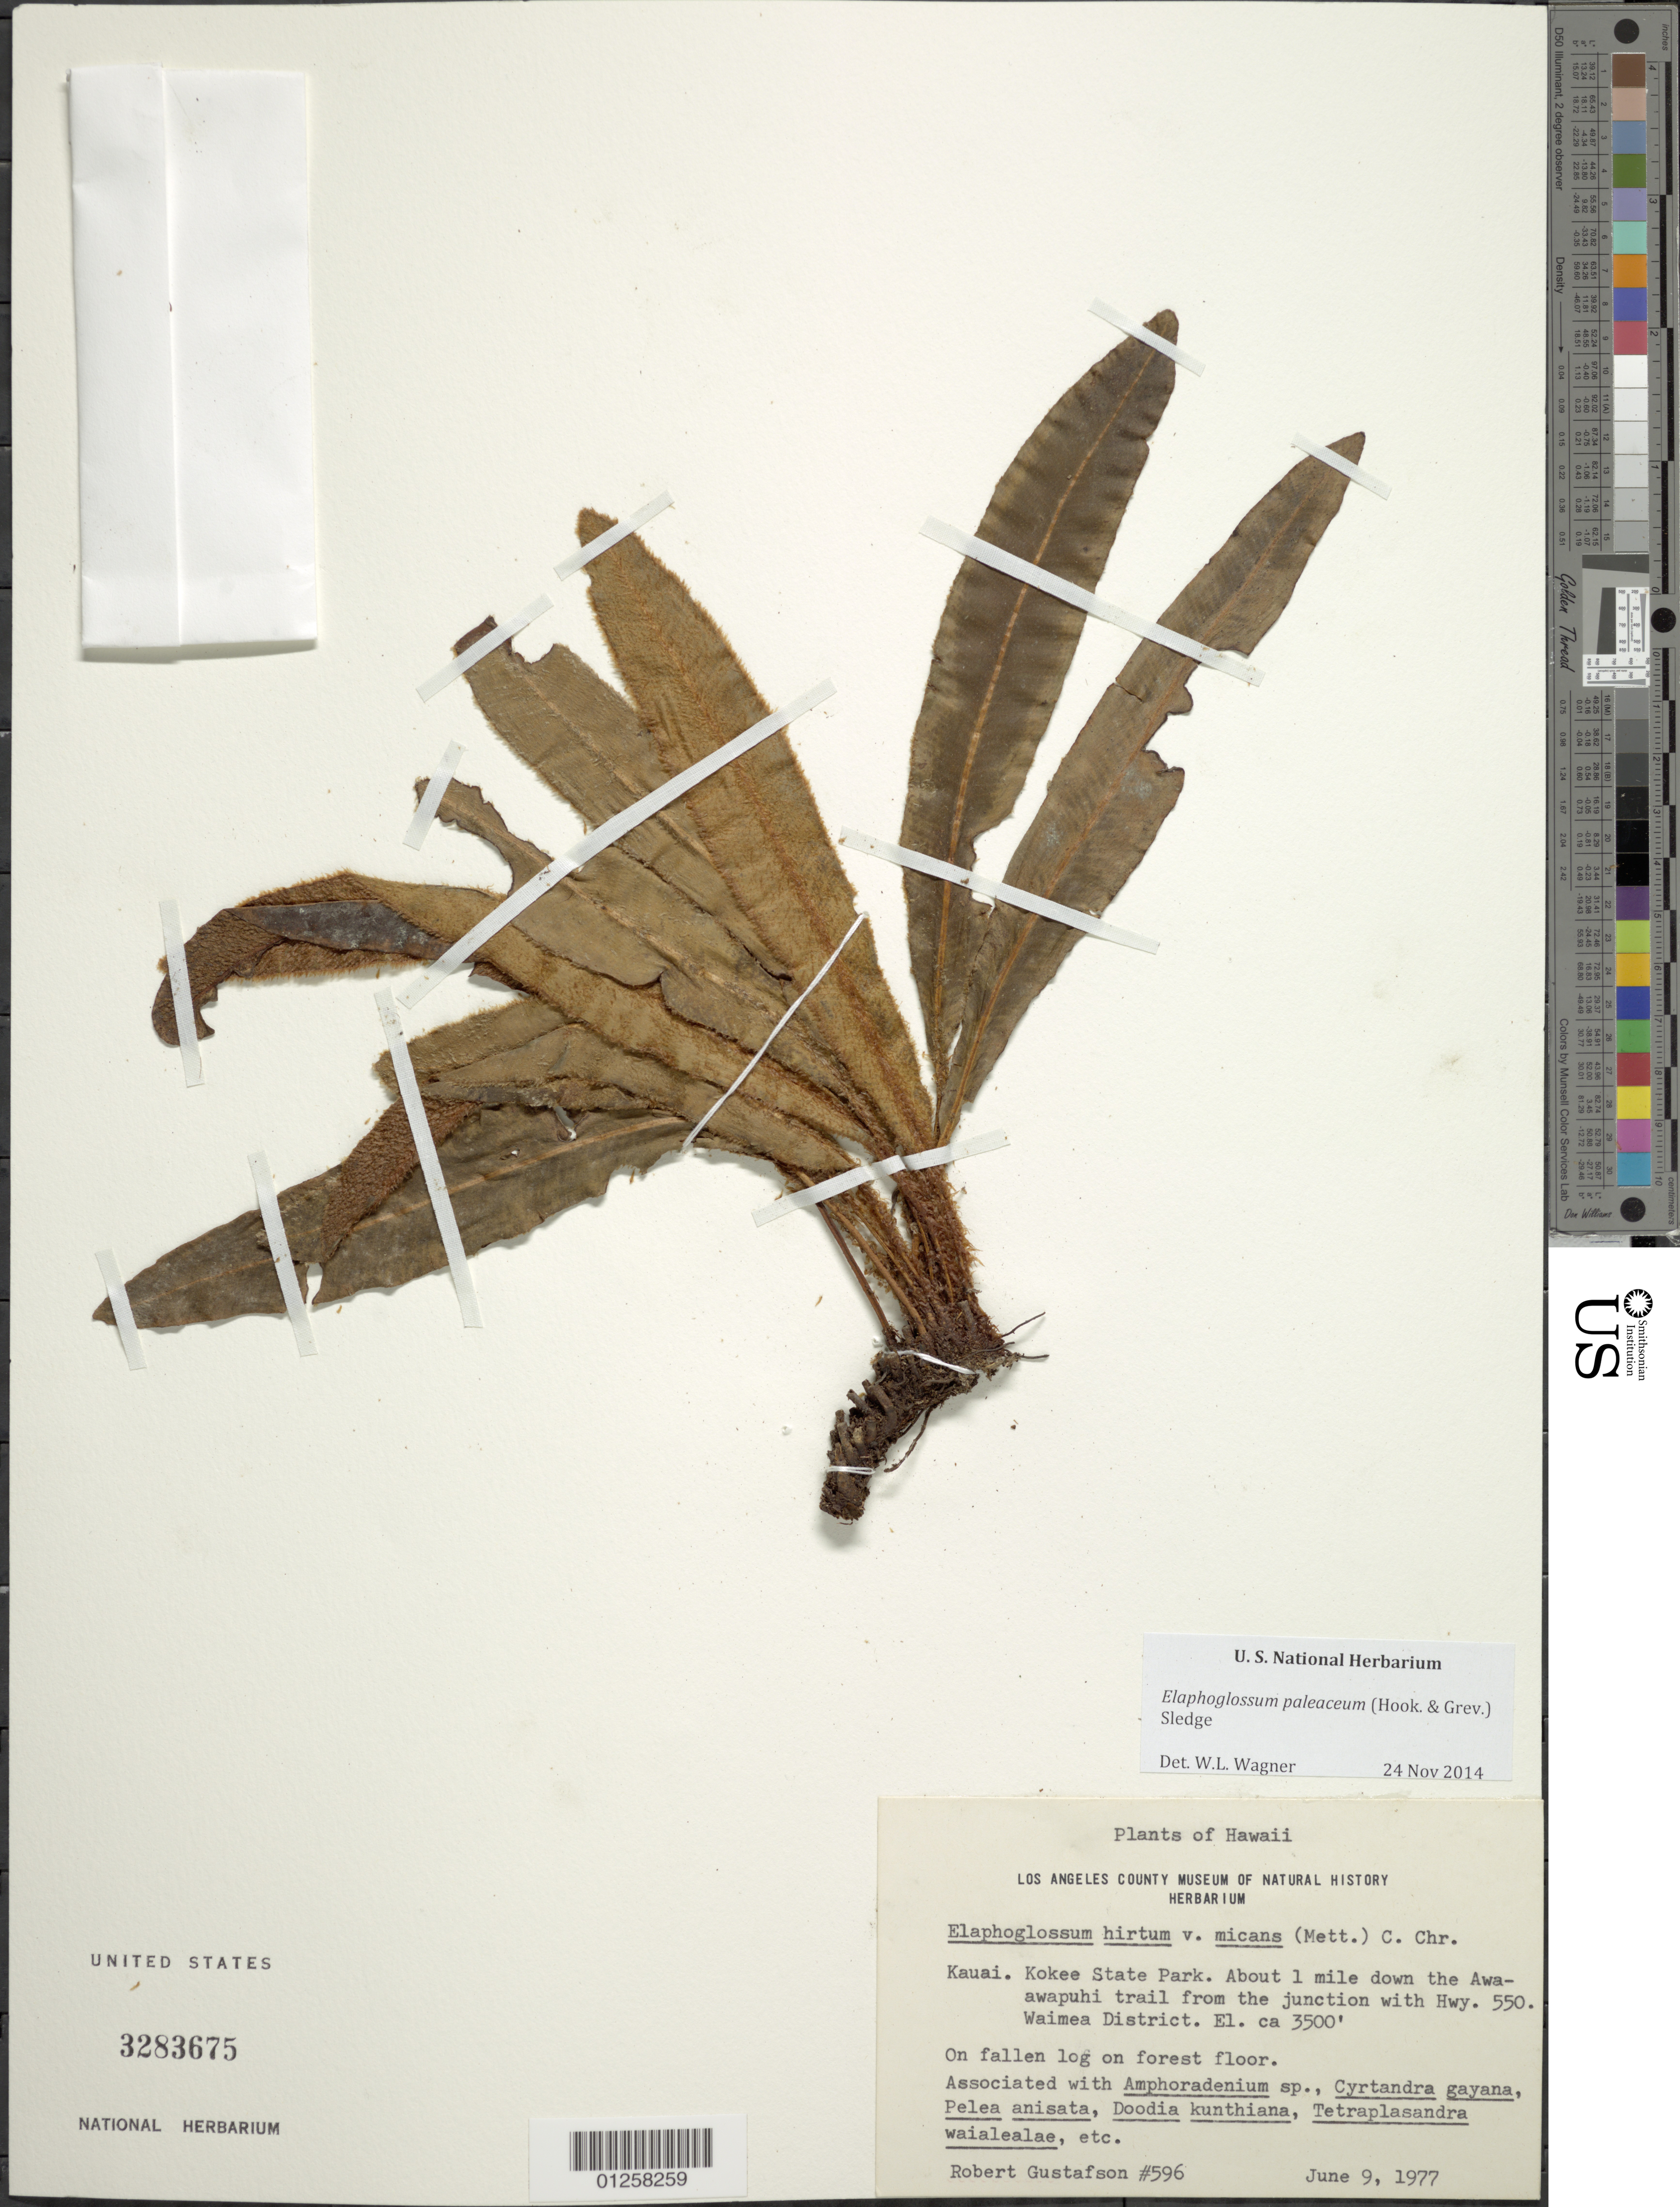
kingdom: Plantae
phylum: Tracheophyta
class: Polypodiopsida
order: Polypodiales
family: Dryopteridaceae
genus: Elaphoglossum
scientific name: Elaphoglossum paleaceum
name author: (Hook. & Grev.) Sledge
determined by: Wagner, W. L., (BOT), Smithsonian Institution - National Museum of Natural History (UNITED STATES)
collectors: R. Gustafson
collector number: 596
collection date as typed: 7 Jun 1977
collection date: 1977-06-07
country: United States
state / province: Hawaii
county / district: Honolulu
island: Oahu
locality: Kokee State Park. About 1 mile down the Awaawapuhi trail from the junction with Hwy. 550. Waimea.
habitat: On fallen log on forest floor.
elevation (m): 1067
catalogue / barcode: US 3283675